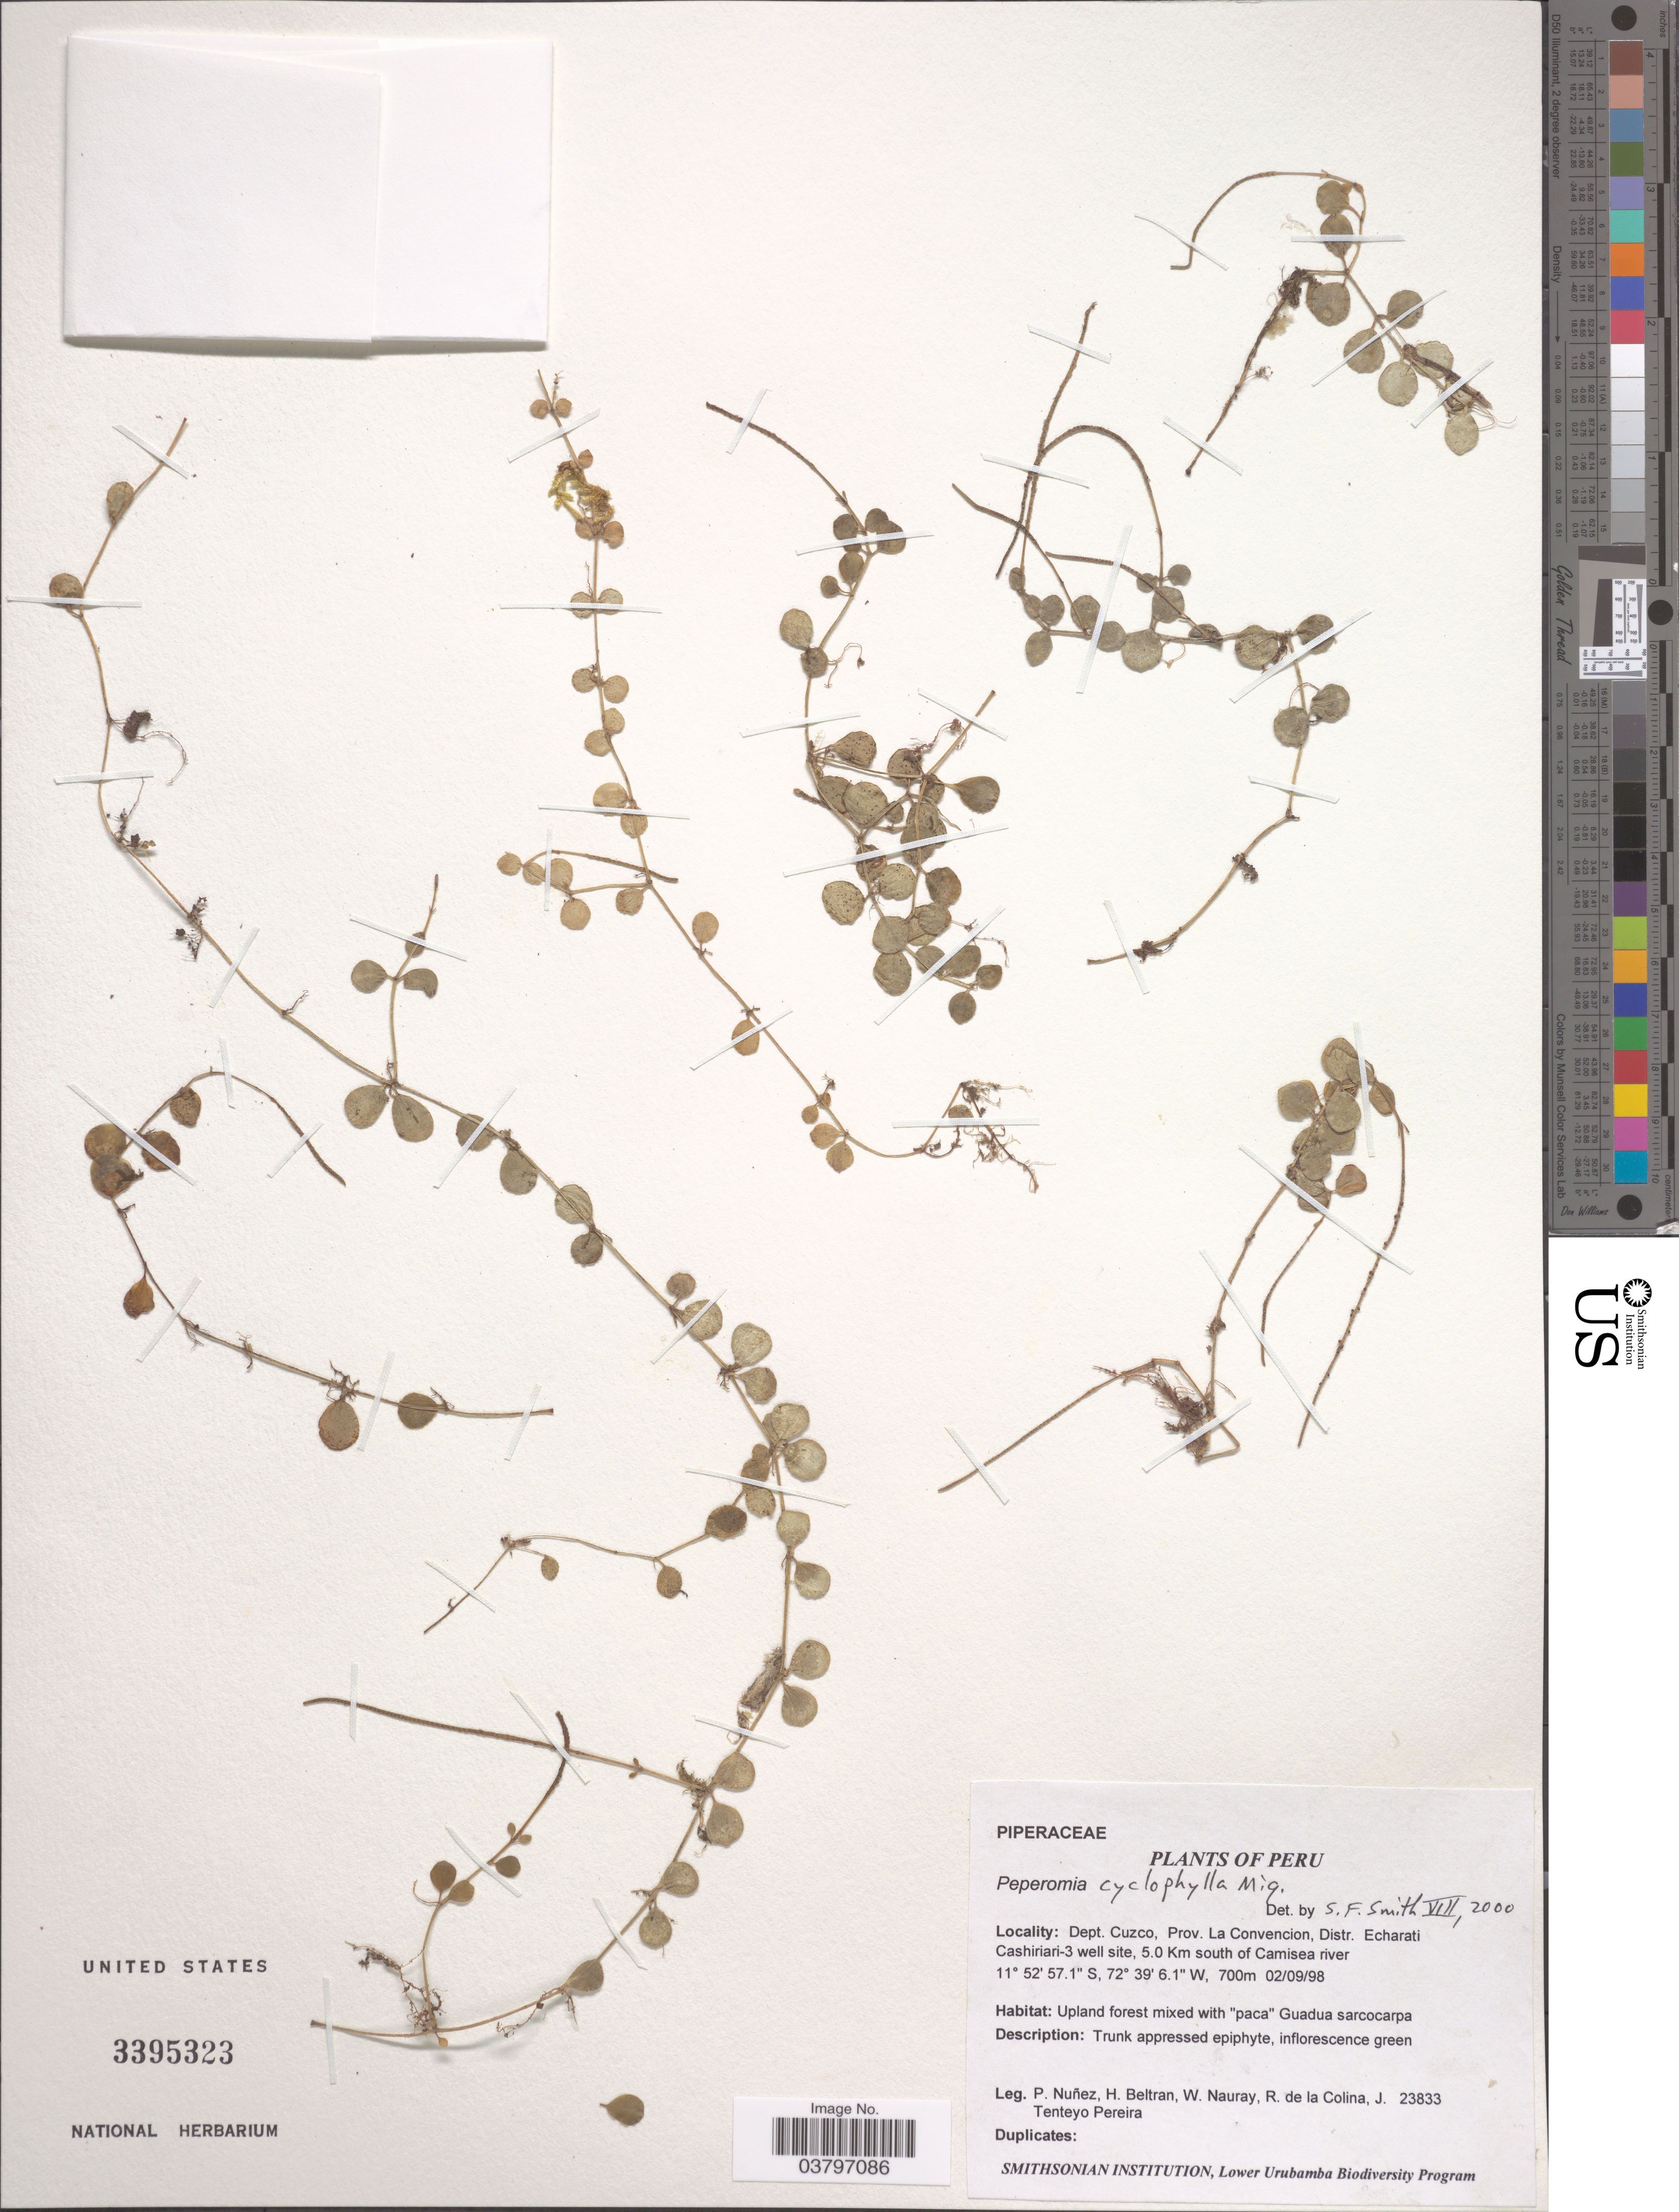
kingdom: Plantae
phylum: Tracheophyta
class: Magnoliopsida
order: Piperales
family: Piperaceae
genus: Peperomia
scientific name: Peperomia cyclophylla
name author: Miq.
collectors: P. Nuñez V., H. Beltran, W. Nauray, R. de La Colina & T. Pereira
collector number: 23833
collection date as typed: Transcribed d/m/y: 2/9/98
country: Peru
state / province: Cusco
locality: Dept. Cuzco, Prov. La Convencion, Distr. Echarati Cashiriari-3 well site, 5.0 Km south of Camisea river.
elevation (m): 700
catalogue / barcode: US 3395323